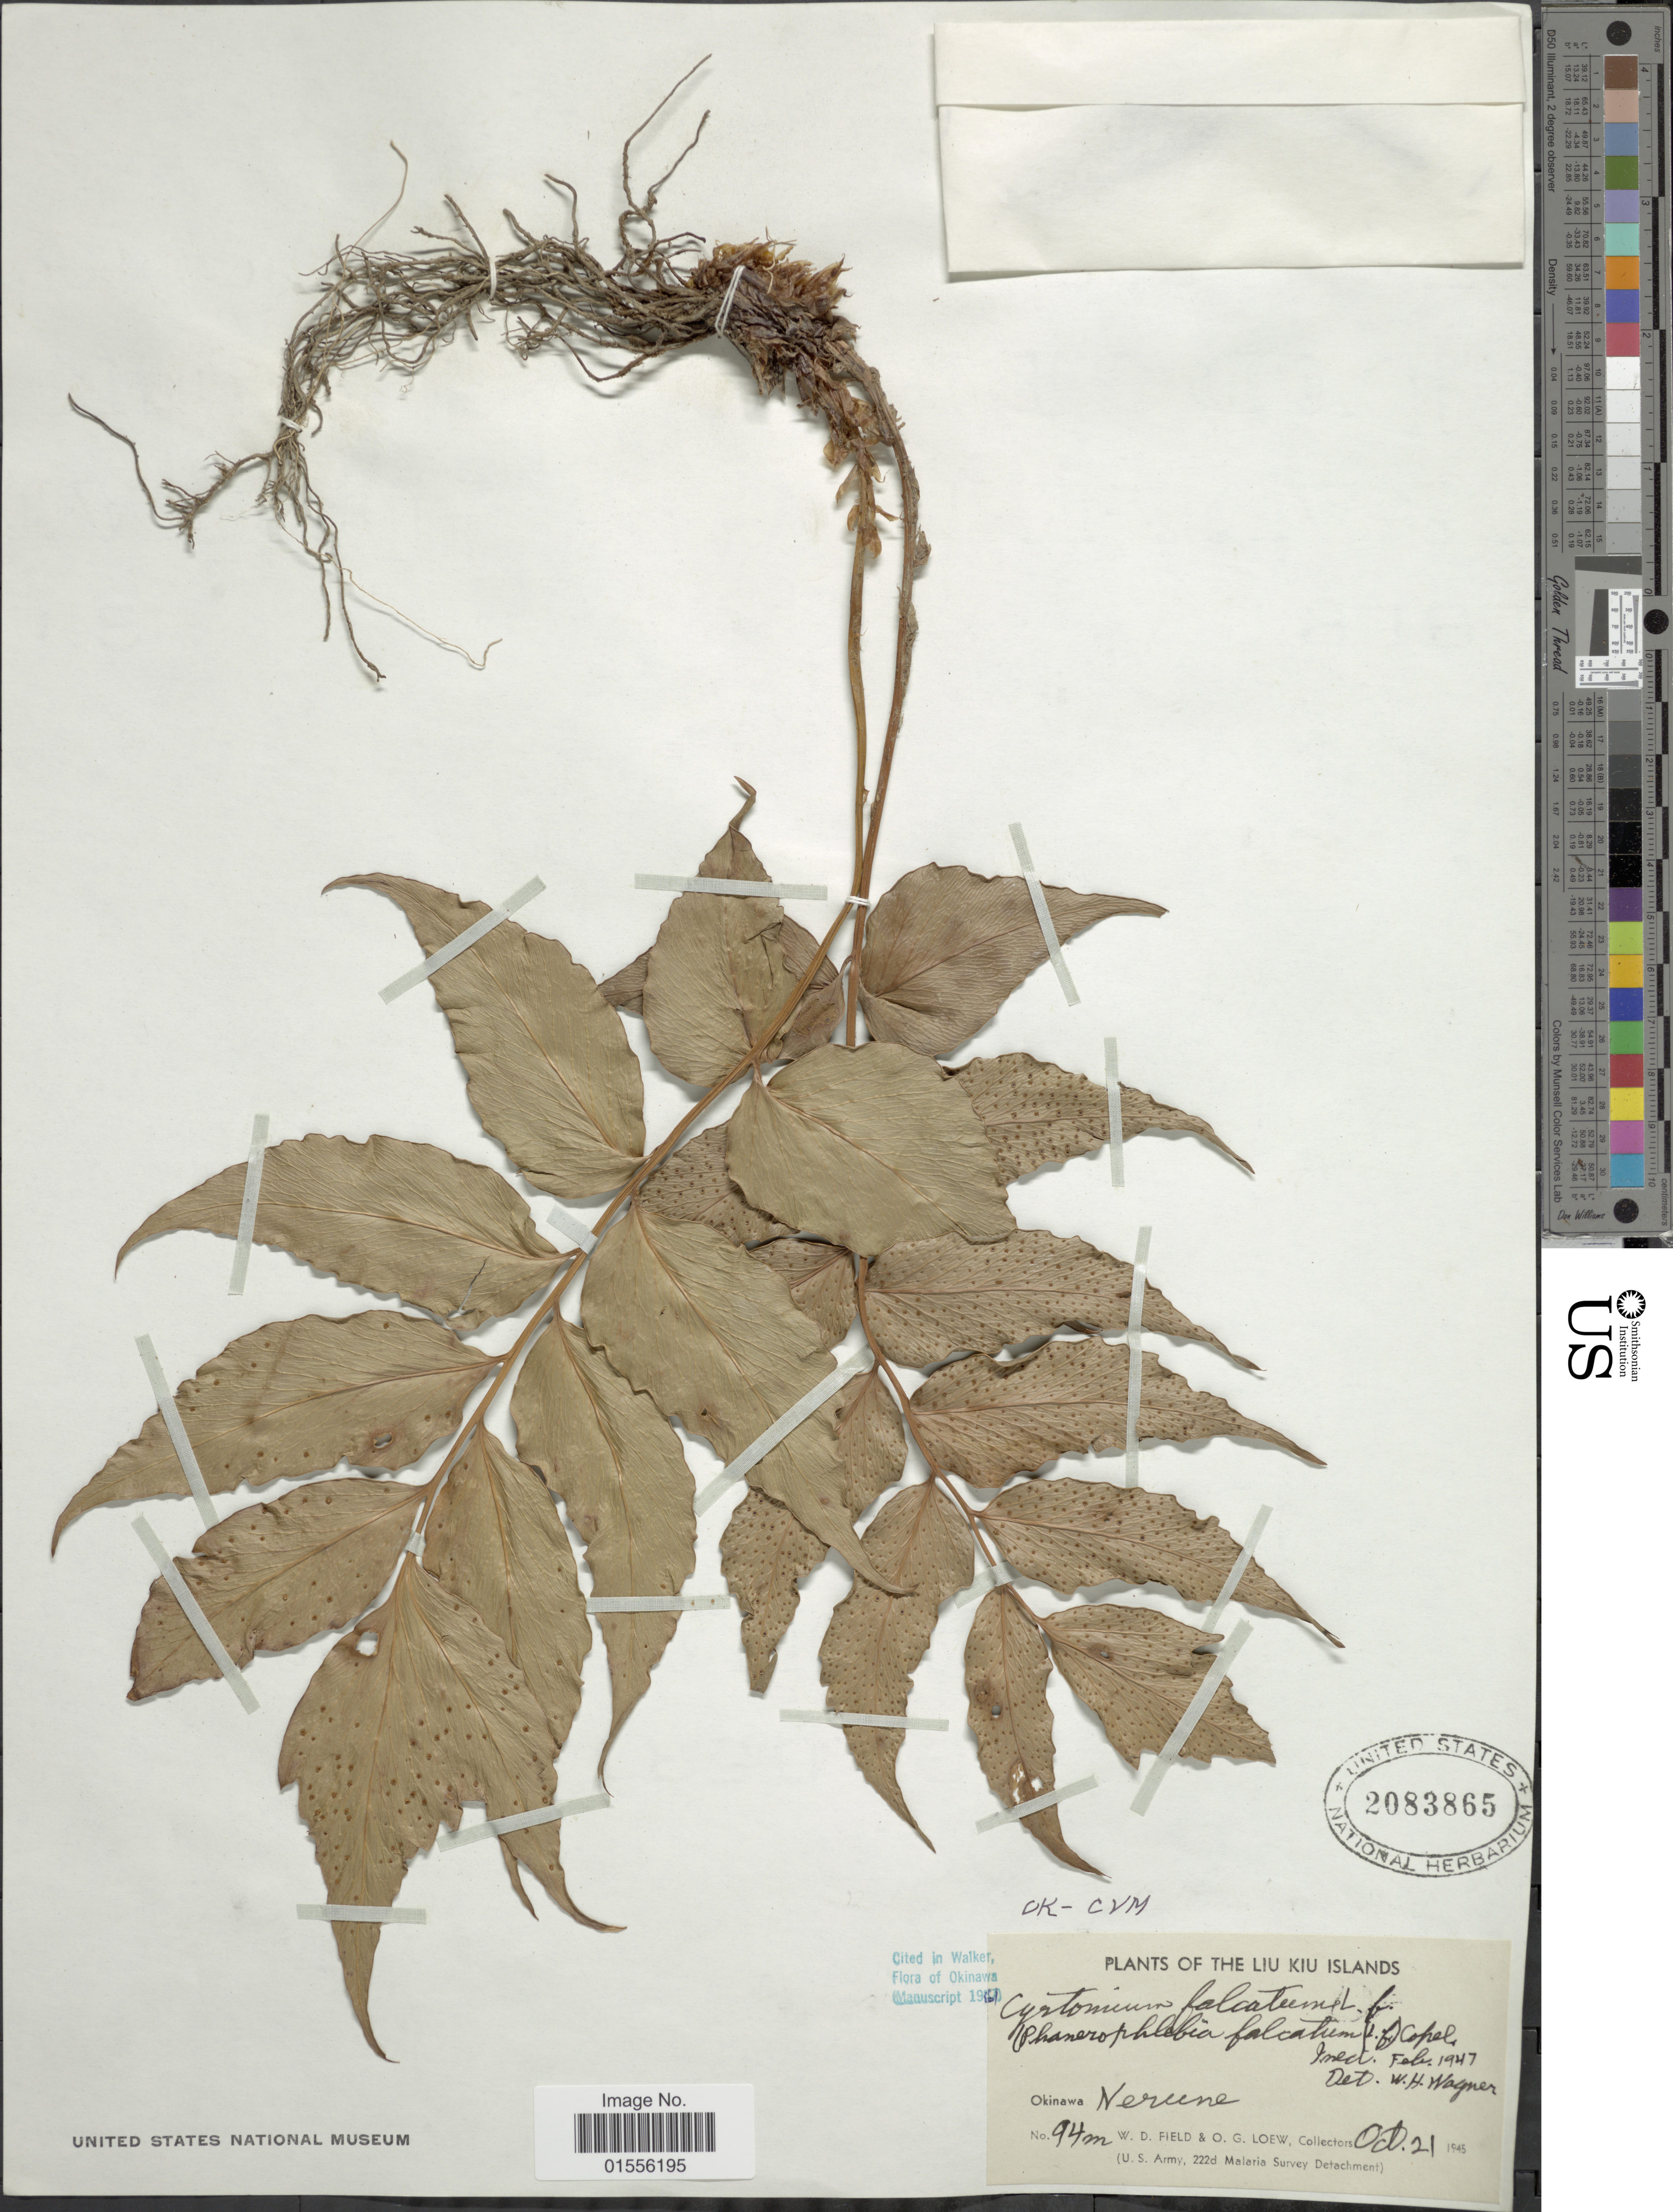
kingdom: Plantae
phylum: Tracheophyta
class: Polypodiopsida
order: Polypodiales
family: Dryopteridaceae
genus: Cyrtomium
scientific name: Cyrtomium falcatum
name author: (L. f.) C. Presl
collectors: W. D. Field & O. G. Loew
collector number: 94m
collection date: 1945-10-21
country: Japan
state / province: Okinawa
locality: The Liu Kiu Islands, Okinawa Nerune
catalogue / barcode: US 2083865